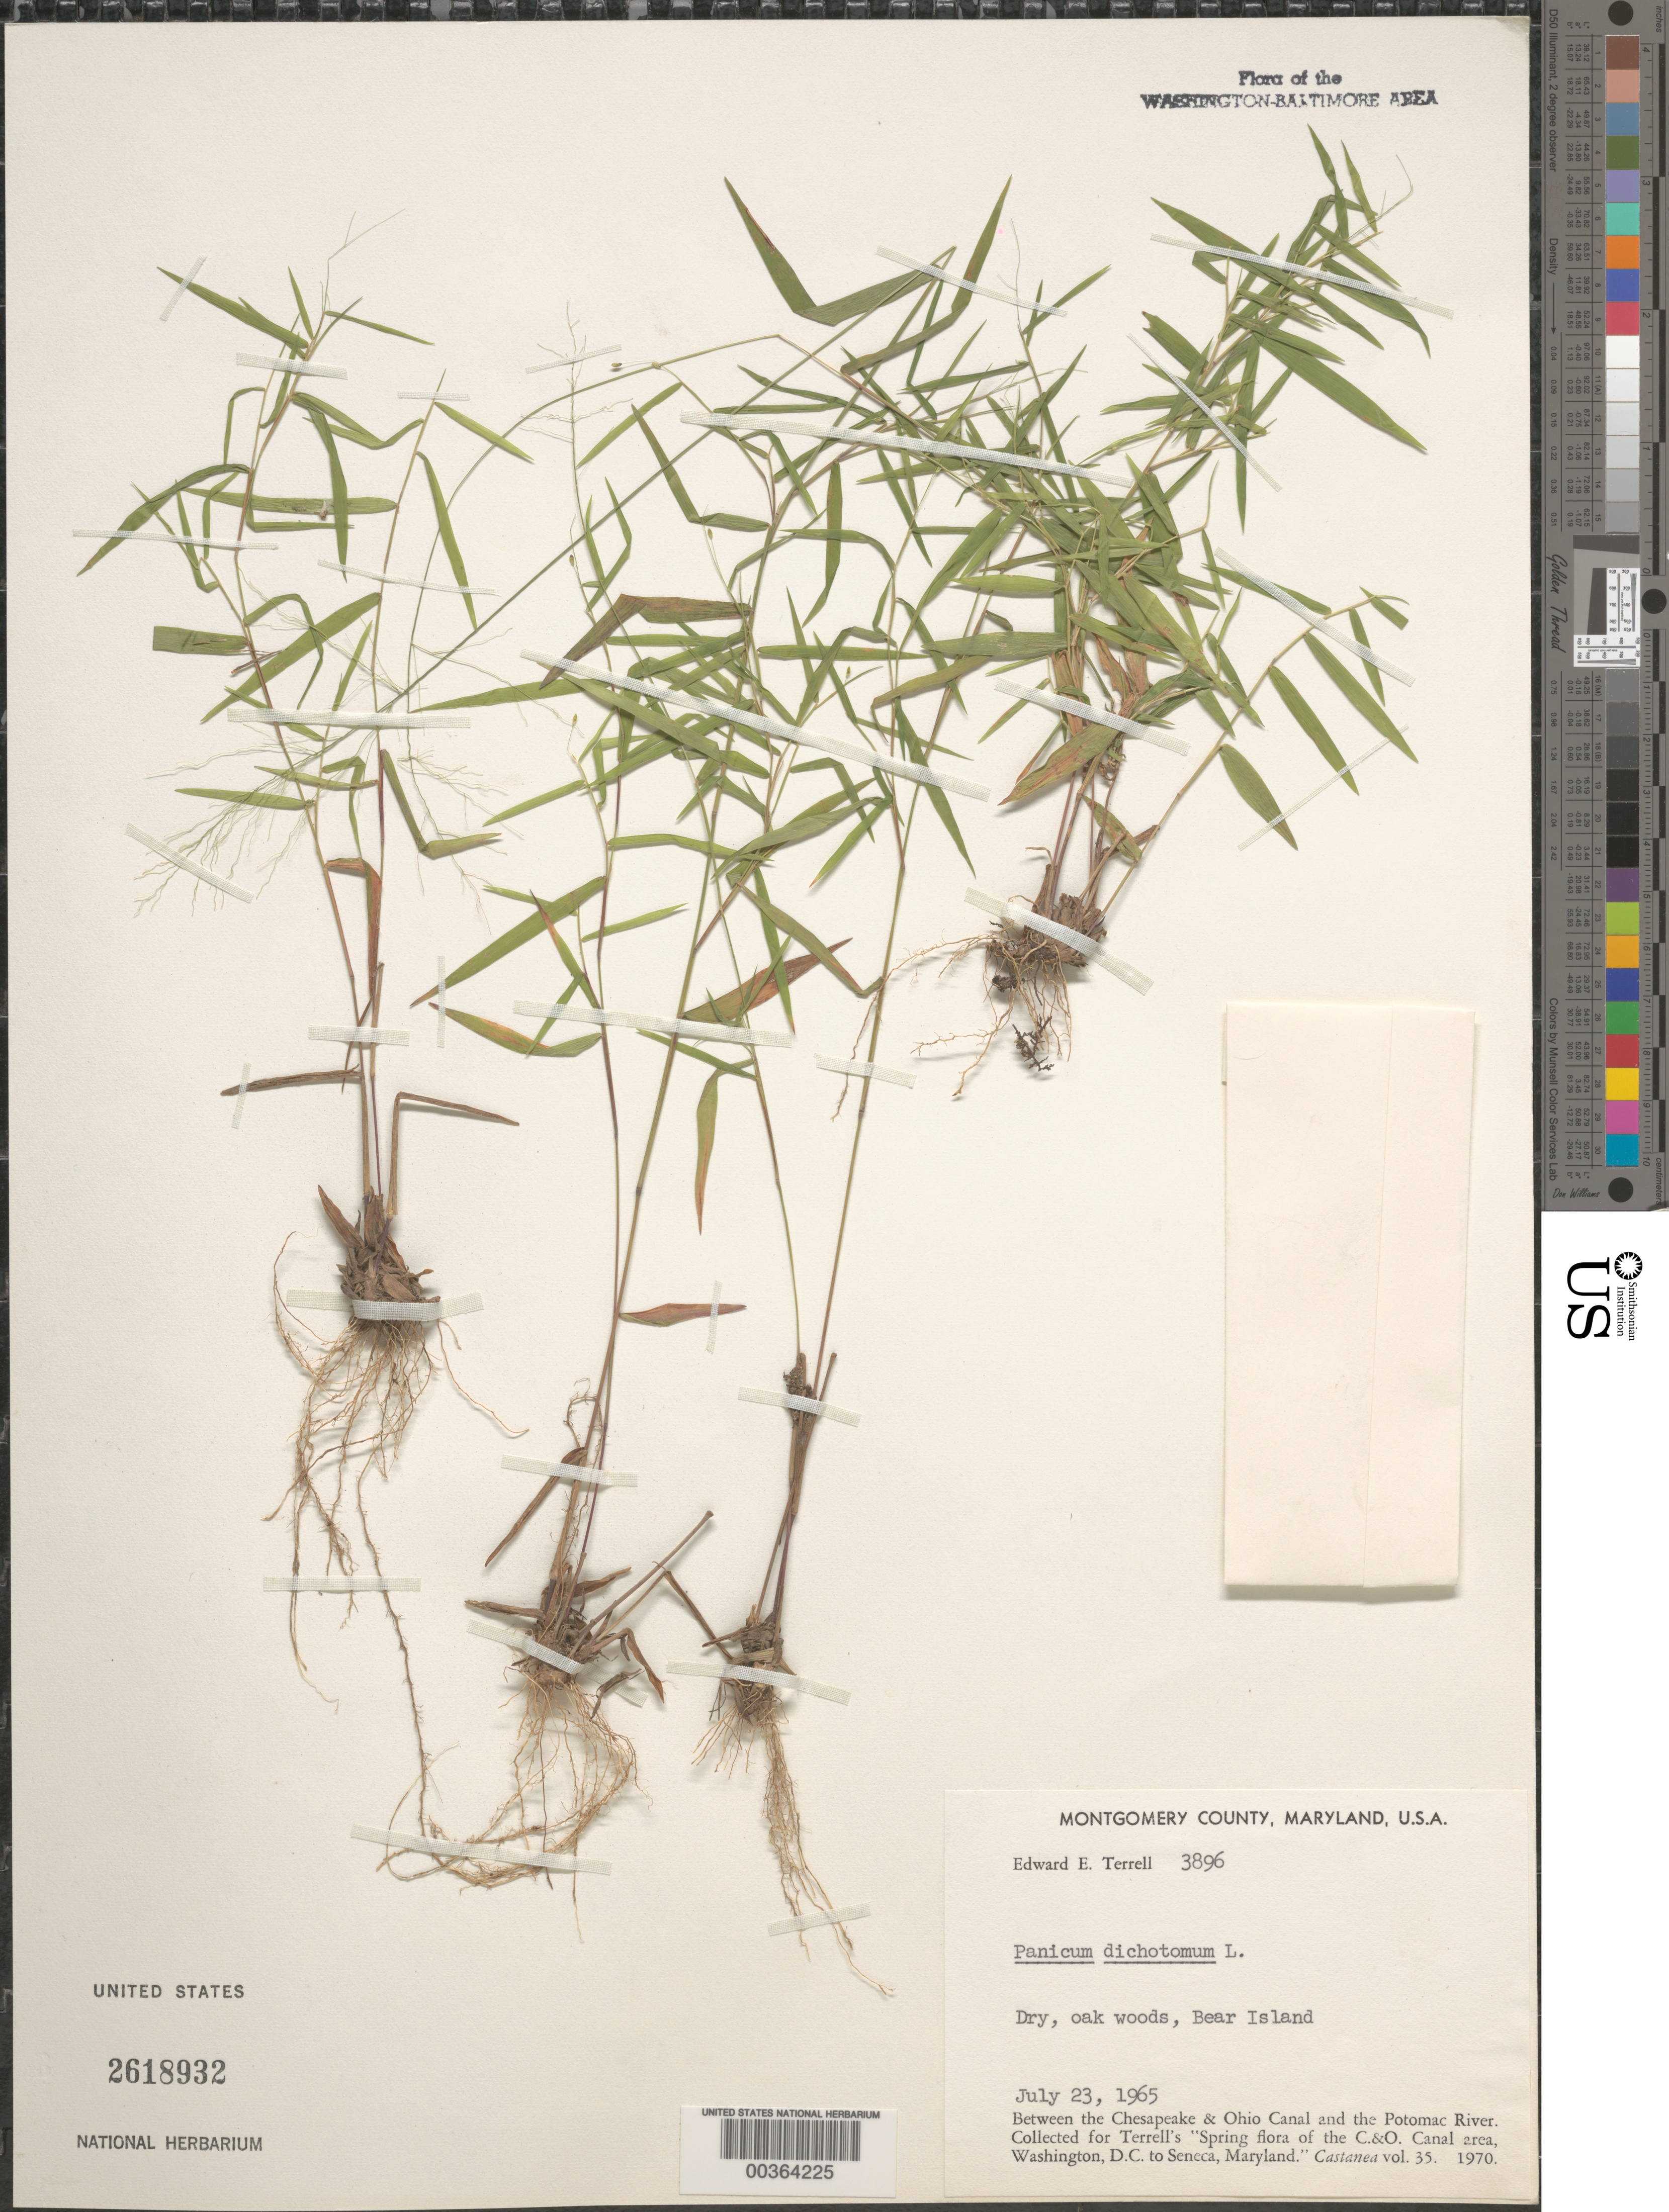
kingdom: Plantae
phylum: Tracheophyta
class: Liliopsida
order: Poales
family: Poaceae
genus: Dichanthelium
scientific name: Dichanthelium dichotomum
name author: (L.) Gould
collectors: E. E. Terrell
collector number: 3896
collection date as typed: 23 Jul 1965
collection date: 1965-07-23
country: United States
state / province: Maryland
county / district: Montgomery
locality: Bear Island C. & O. Canal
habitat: Dry oak woods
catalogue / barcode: US 2618932